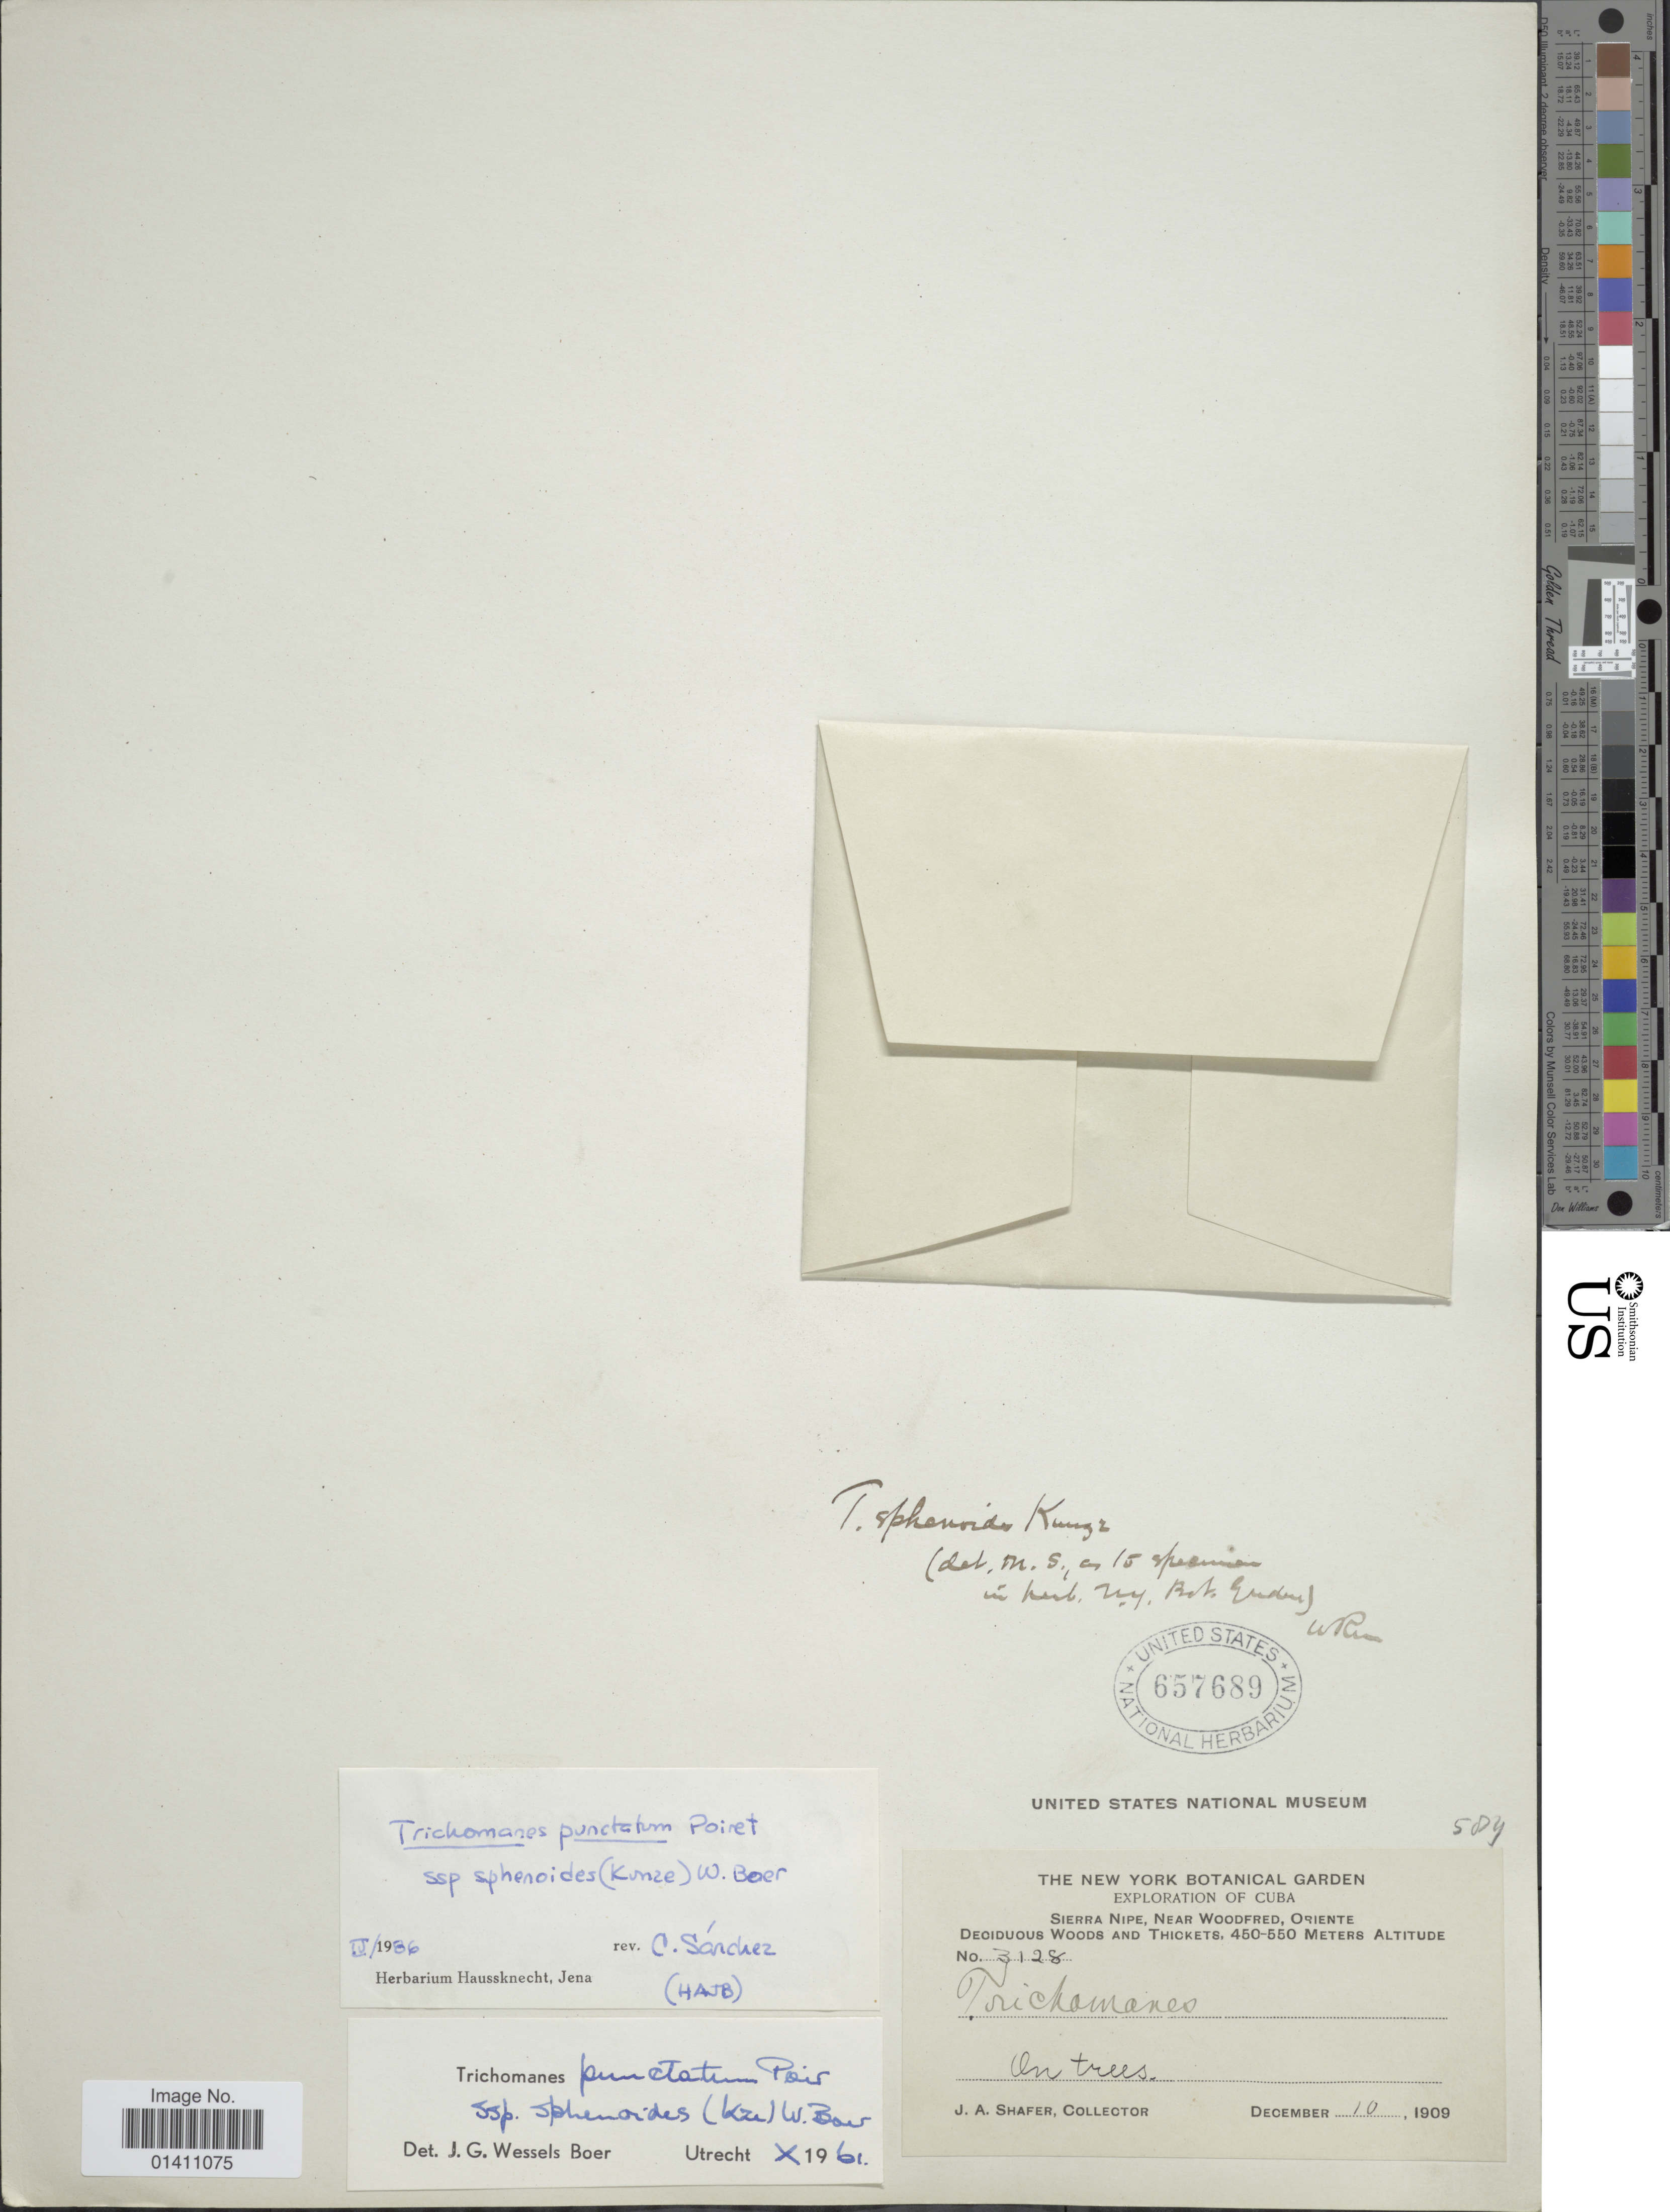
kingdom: Plantae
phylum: Tracheophyta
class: Polypodiopsida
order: Hymenophyllales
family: Hymenophyllaceae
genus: Didymoglossum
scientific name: Didymoglossum punctatum subsp. spheroides (Kunze) comb. nov., ined 2015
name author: (Kunze)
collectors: J. A. Shafer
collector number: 3128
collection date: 1909-12-10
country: Cuba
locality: Sierra Nipe, near Woodfred.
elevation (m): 450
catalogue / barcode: US 657689